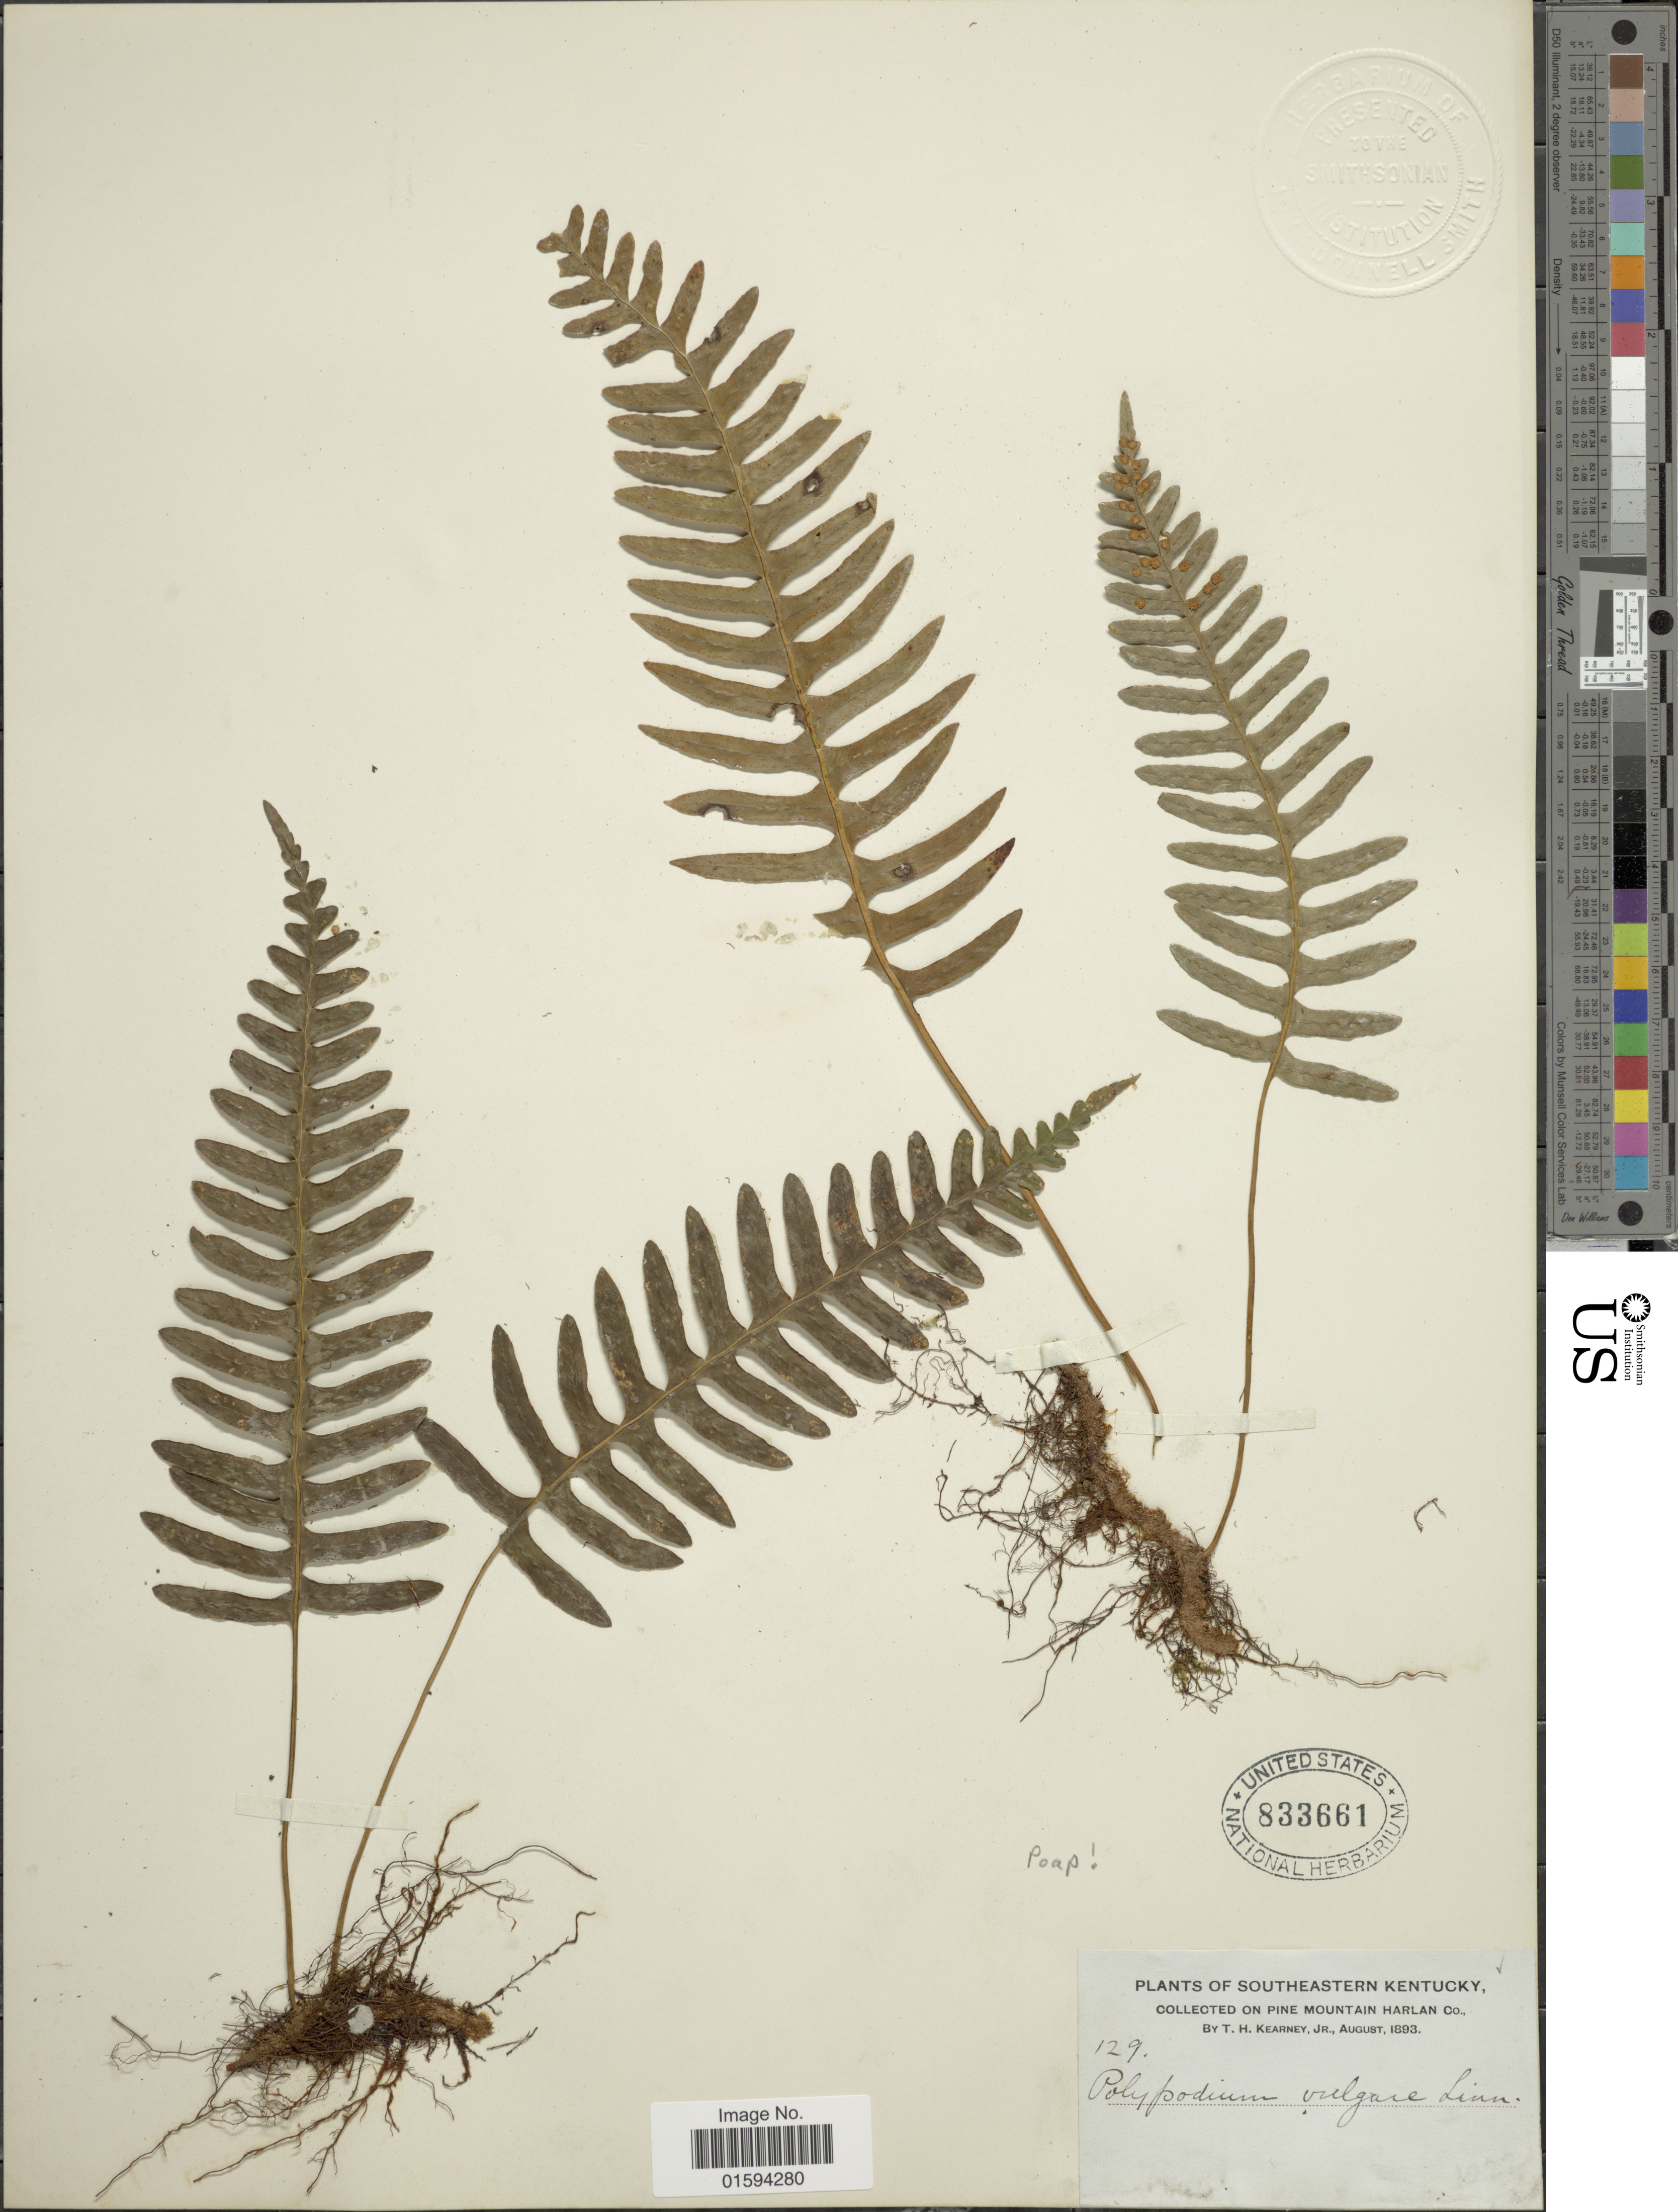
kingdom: Plantae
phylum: Tracheophyta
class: Polypodiopsida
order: Polypodiales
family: Polypodiaceae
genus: Polypodium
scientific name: Polypodium appalachianum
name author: Haufler & Windham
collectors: T. H. Kearney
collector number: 129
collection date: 1893-08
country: United States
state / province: Kentucky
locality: Southeastern Kentucky, on Pine Mountain Harlan Co.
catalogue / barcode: US 833661